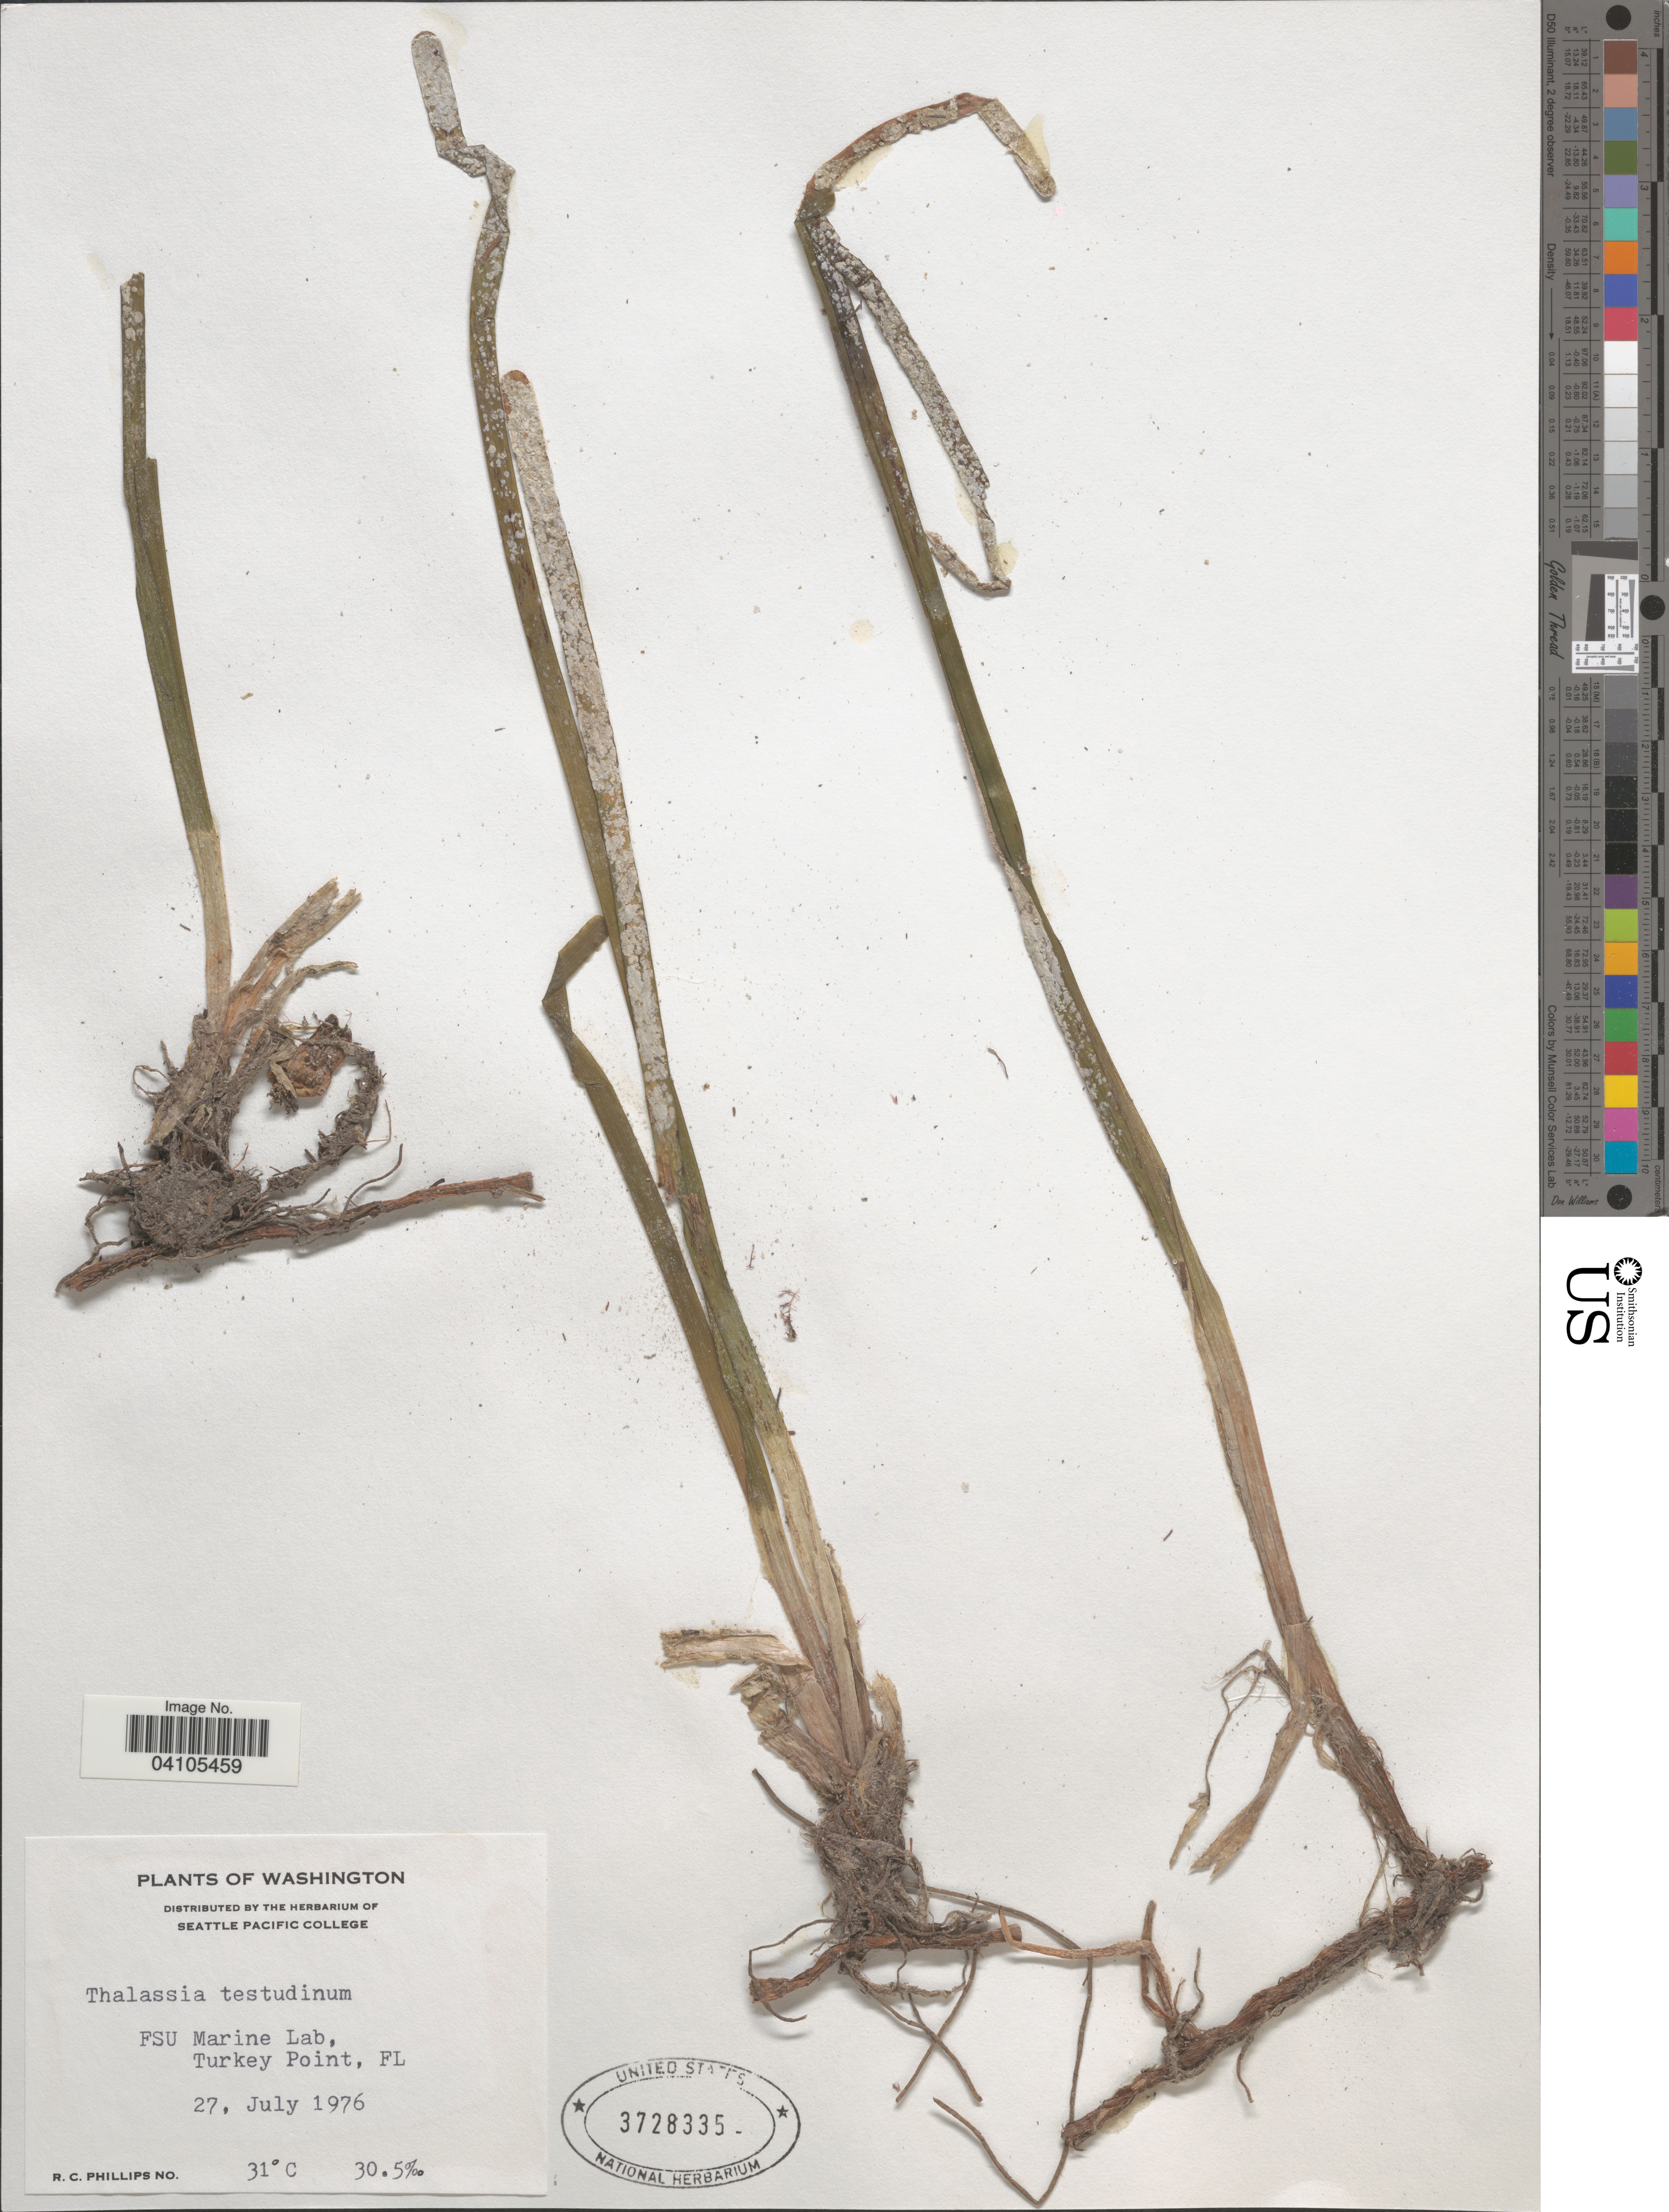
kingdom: Plantae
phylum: Tracheophyta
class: Liliopsida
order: Alismatales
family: Hydrocharitaceae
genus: Thalassia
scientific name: Thalassia testudinum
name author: Banks & Sol. ex K.D. Koenig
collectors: R. C. Phillips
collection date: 1976-07-27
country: United States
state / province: Florida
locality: FSU Marine Lab, Turkey Point.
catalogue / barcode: US 3728335